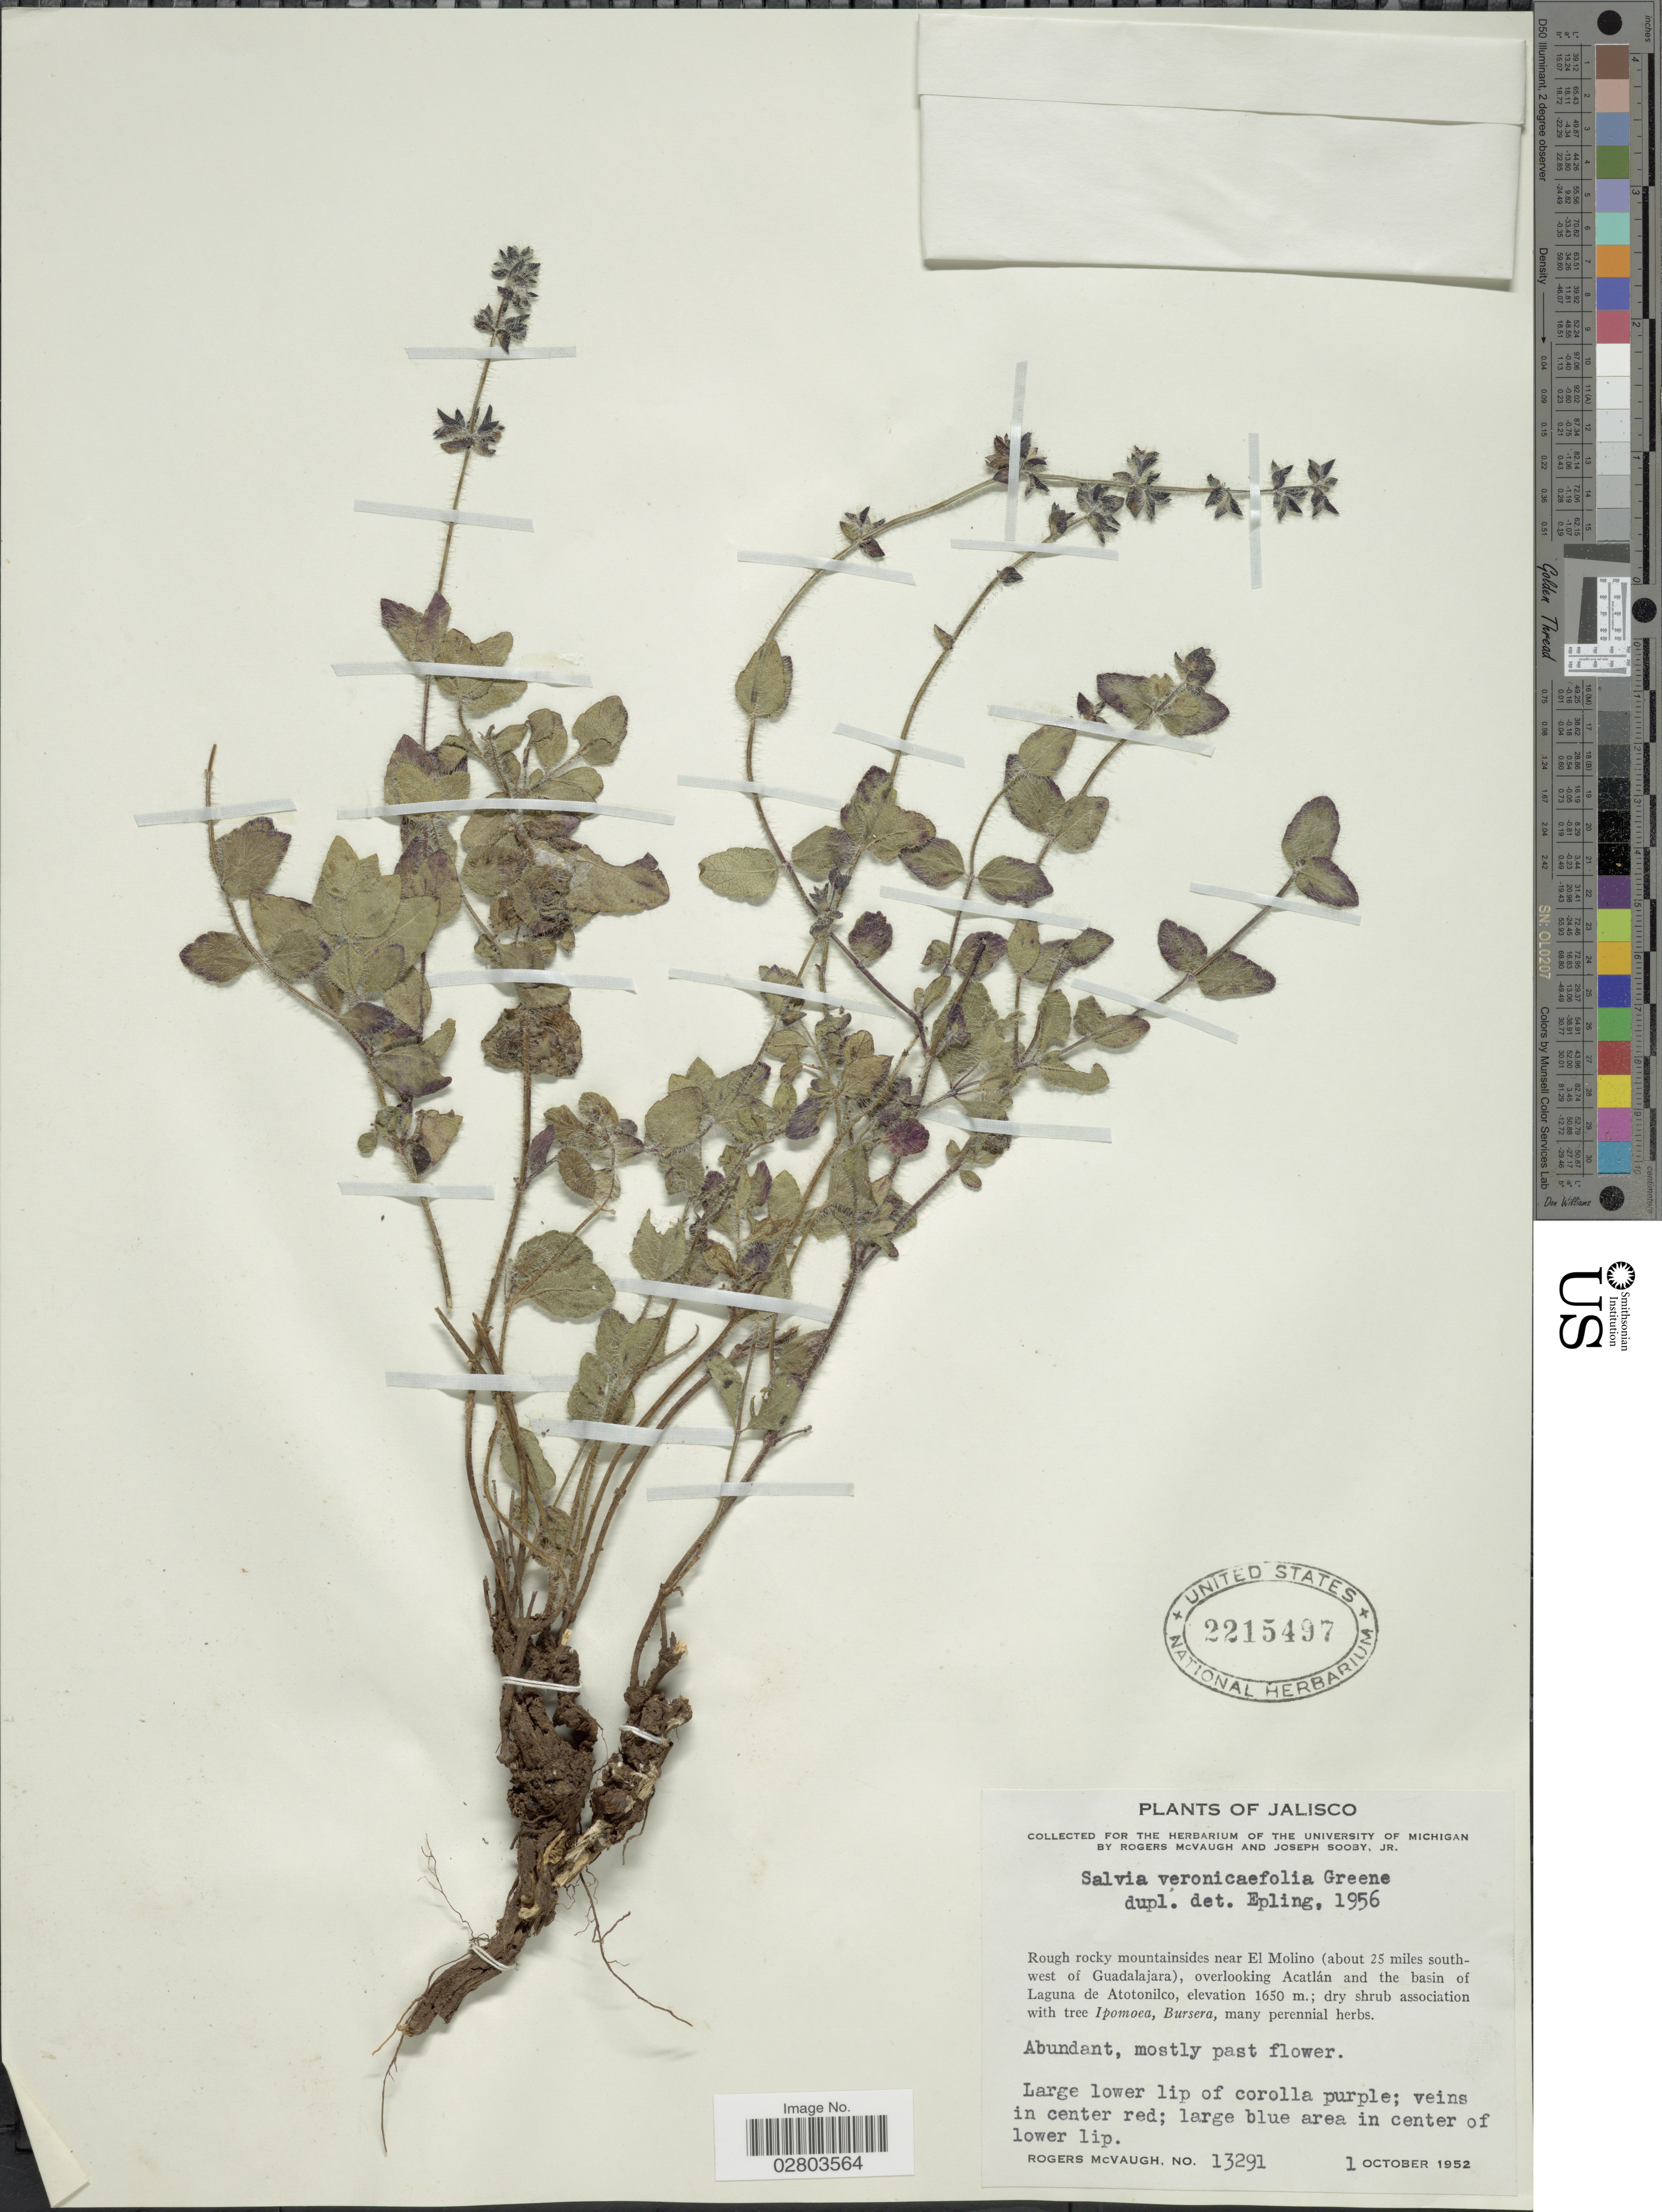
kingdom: Plantae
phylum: Tracheophyta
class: Magnoliopsida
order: Lamiales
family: Lamiaceae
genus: Salvia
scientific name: Salvia veronicaefolia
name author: A. Gray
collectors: R. McVaugh & J. Sooby Jr.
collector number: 13291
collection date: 1952-10-01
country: Mexico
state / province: Jalisco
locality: Rough rocky mountainsides near El Molino (about 25 miles south-west of Guadalajara), overlooking Acatlán and the basin of Laguna de Atotonilco.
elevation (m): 1650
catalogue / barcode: US 2215497